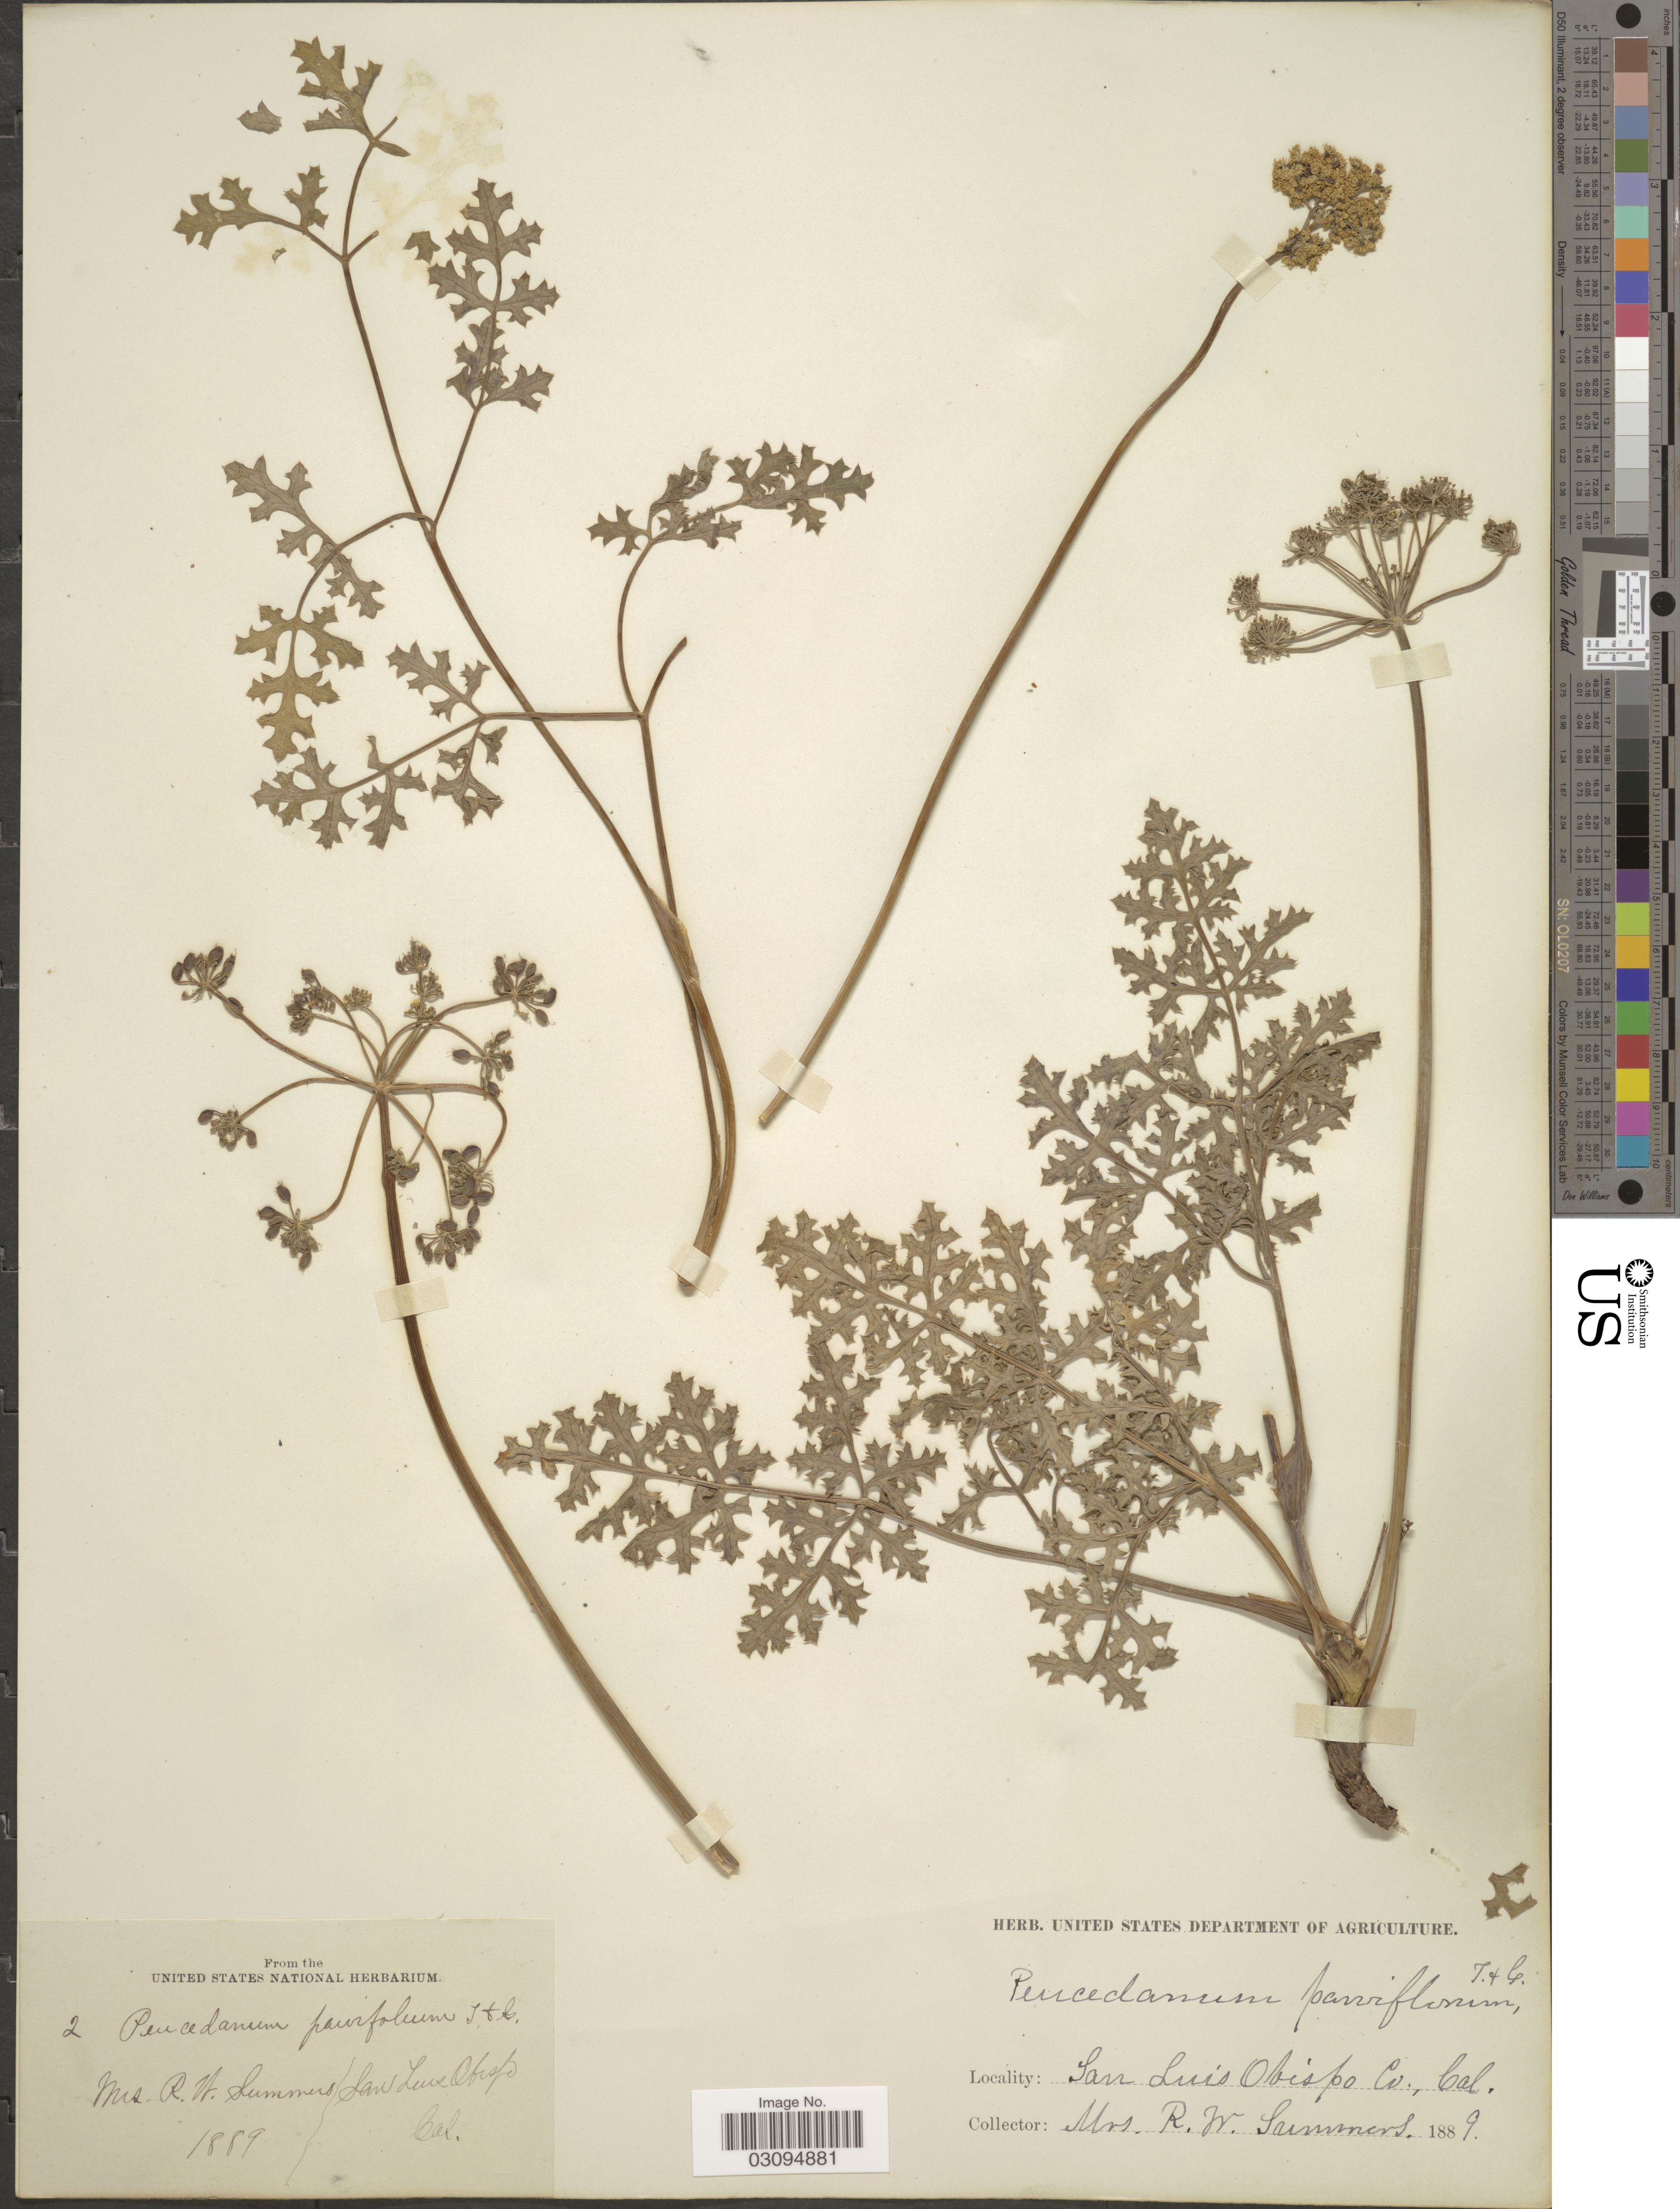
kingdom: Plantae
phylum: Tracheophyta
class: Magnoliopsida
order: Apiales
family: Apiaceae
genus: Lomatium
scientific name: Lomatium parvifolium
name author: (Hook. & Arn.) Jeps.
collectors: R. Summers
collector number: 2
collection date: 1889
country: United States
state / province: California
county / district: San Luis Obispo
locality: San Luis Obispo Co.